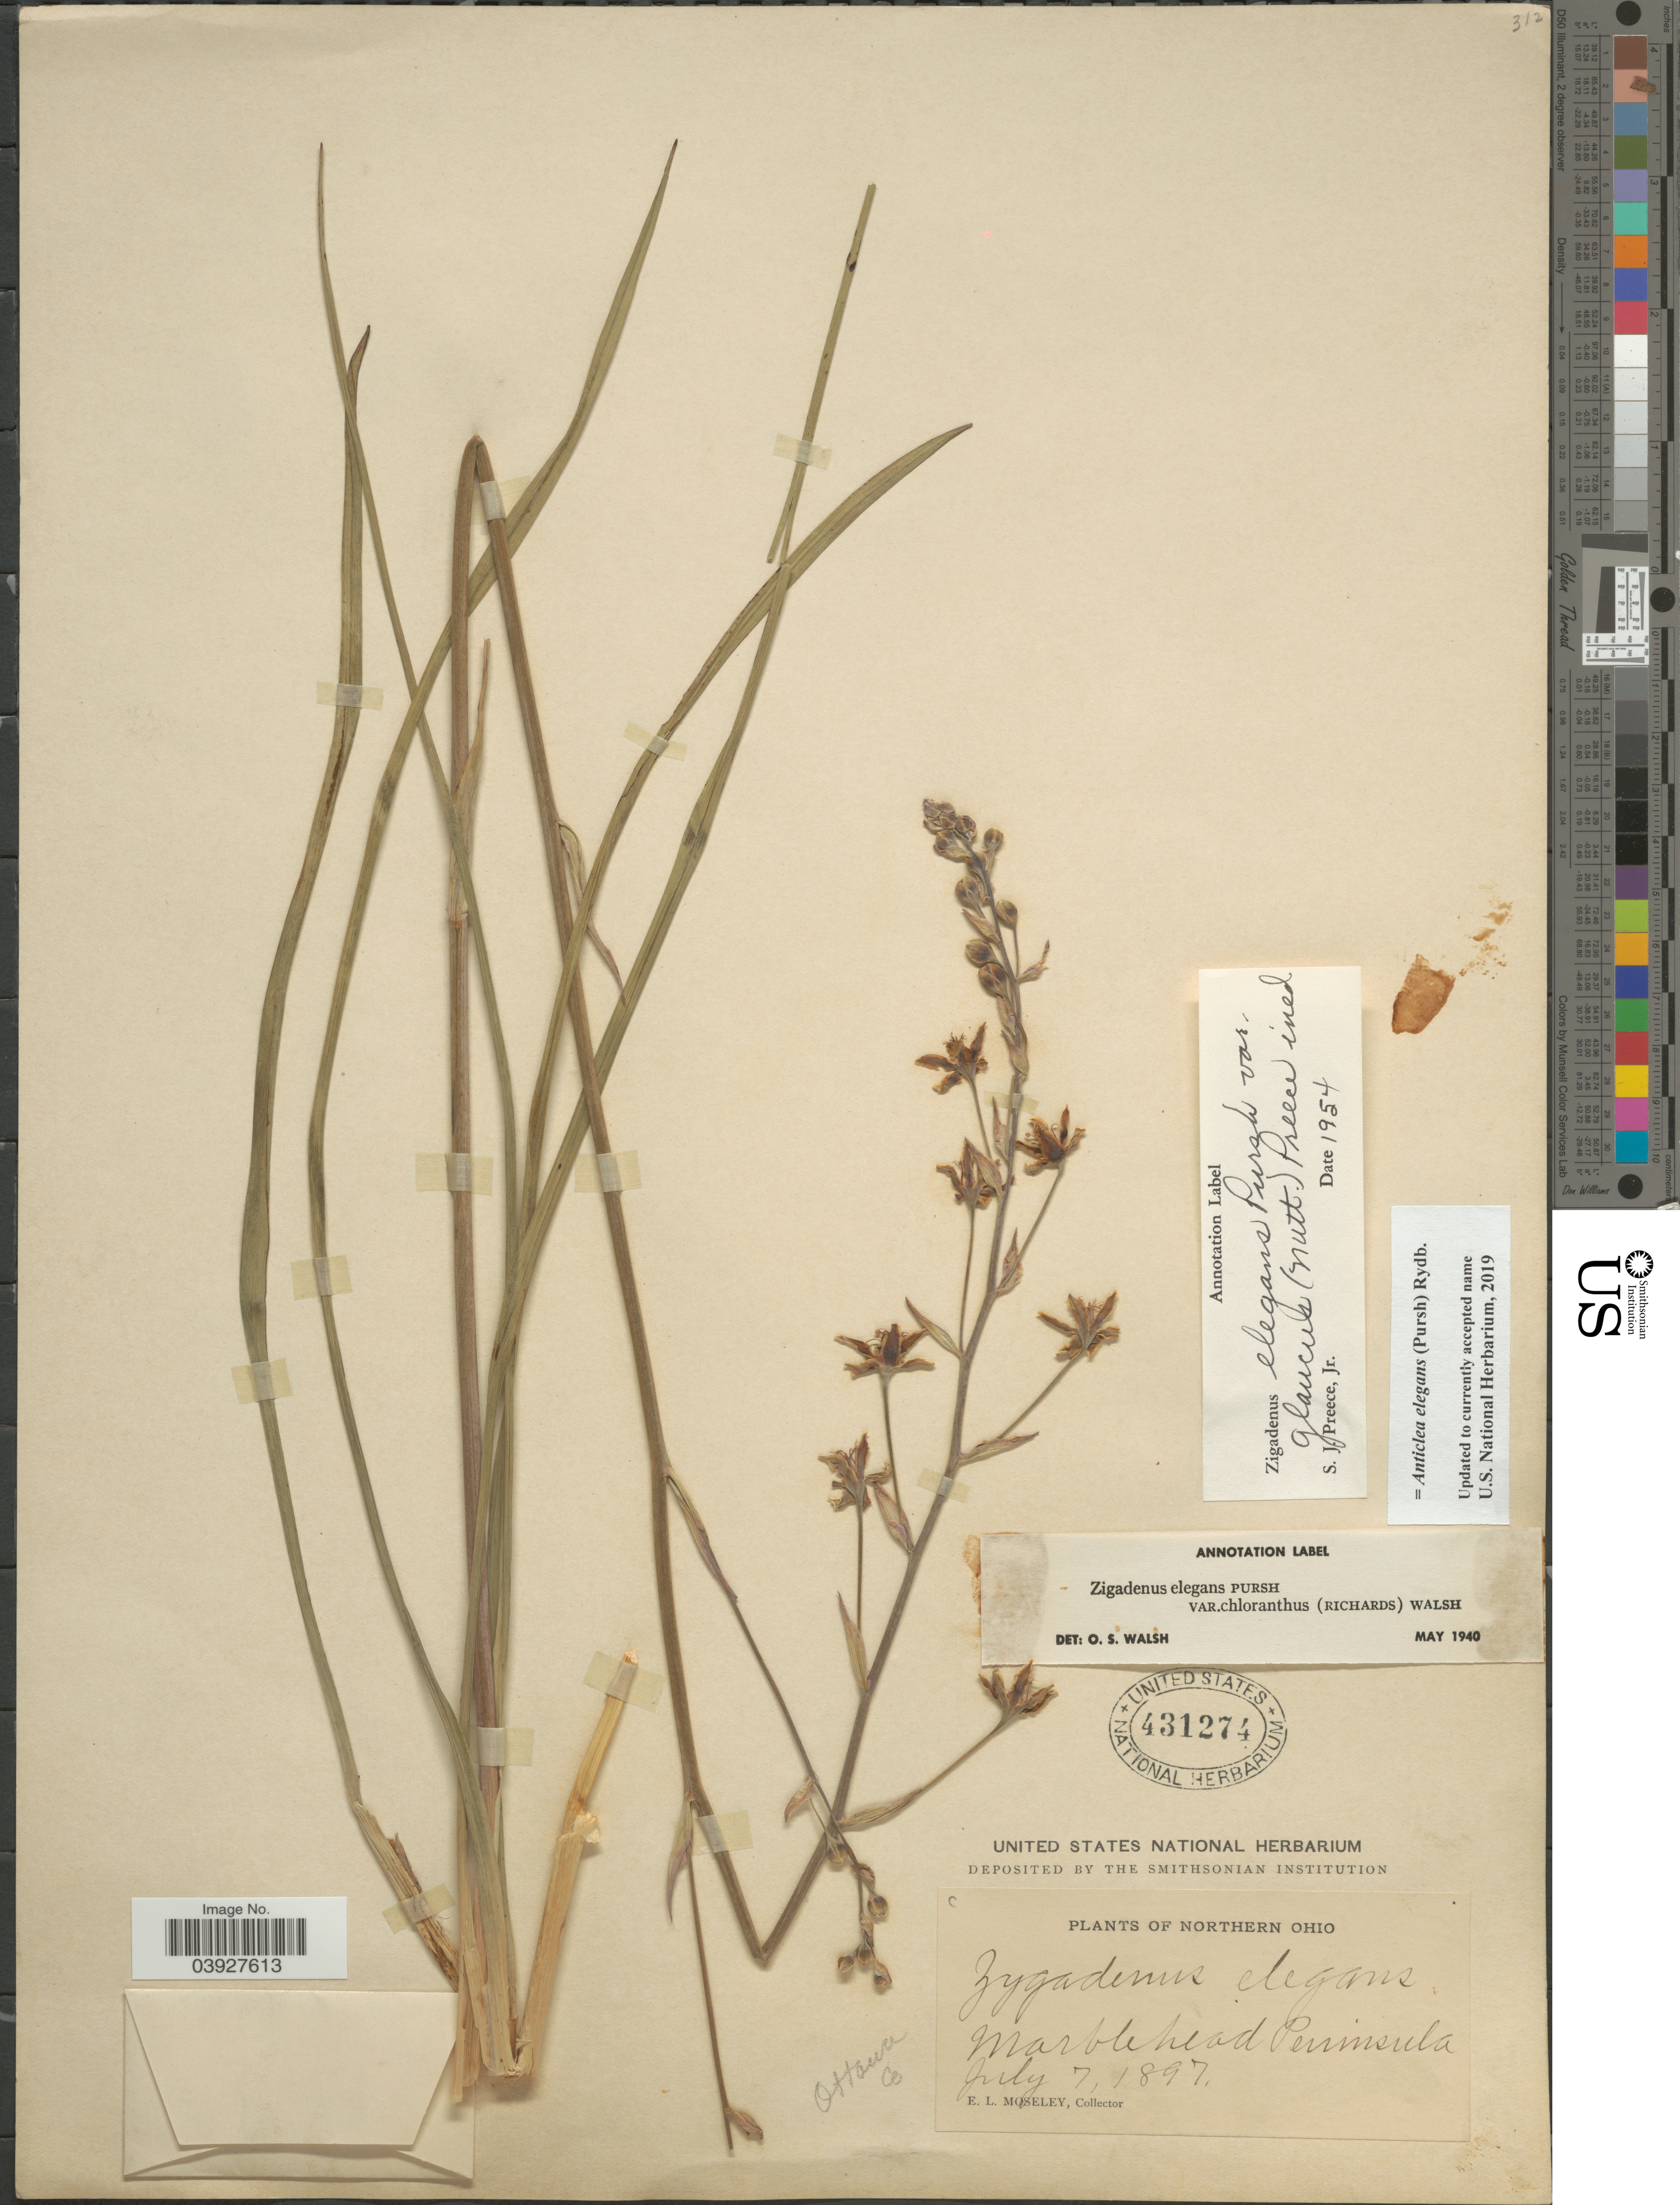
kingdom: Plantae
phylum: Tracheophyta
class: Liliopsida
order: Liliales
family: Melanthiaceae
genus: Anticlea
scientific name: Anticlea elegans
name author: (Pursh) Rydb.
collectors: E. Moseley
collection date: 1897-07-07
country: United States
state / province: Ohio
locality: Northern Ohio. Marblehead Peninsula. Ottawa Co.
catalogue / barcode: US 431274